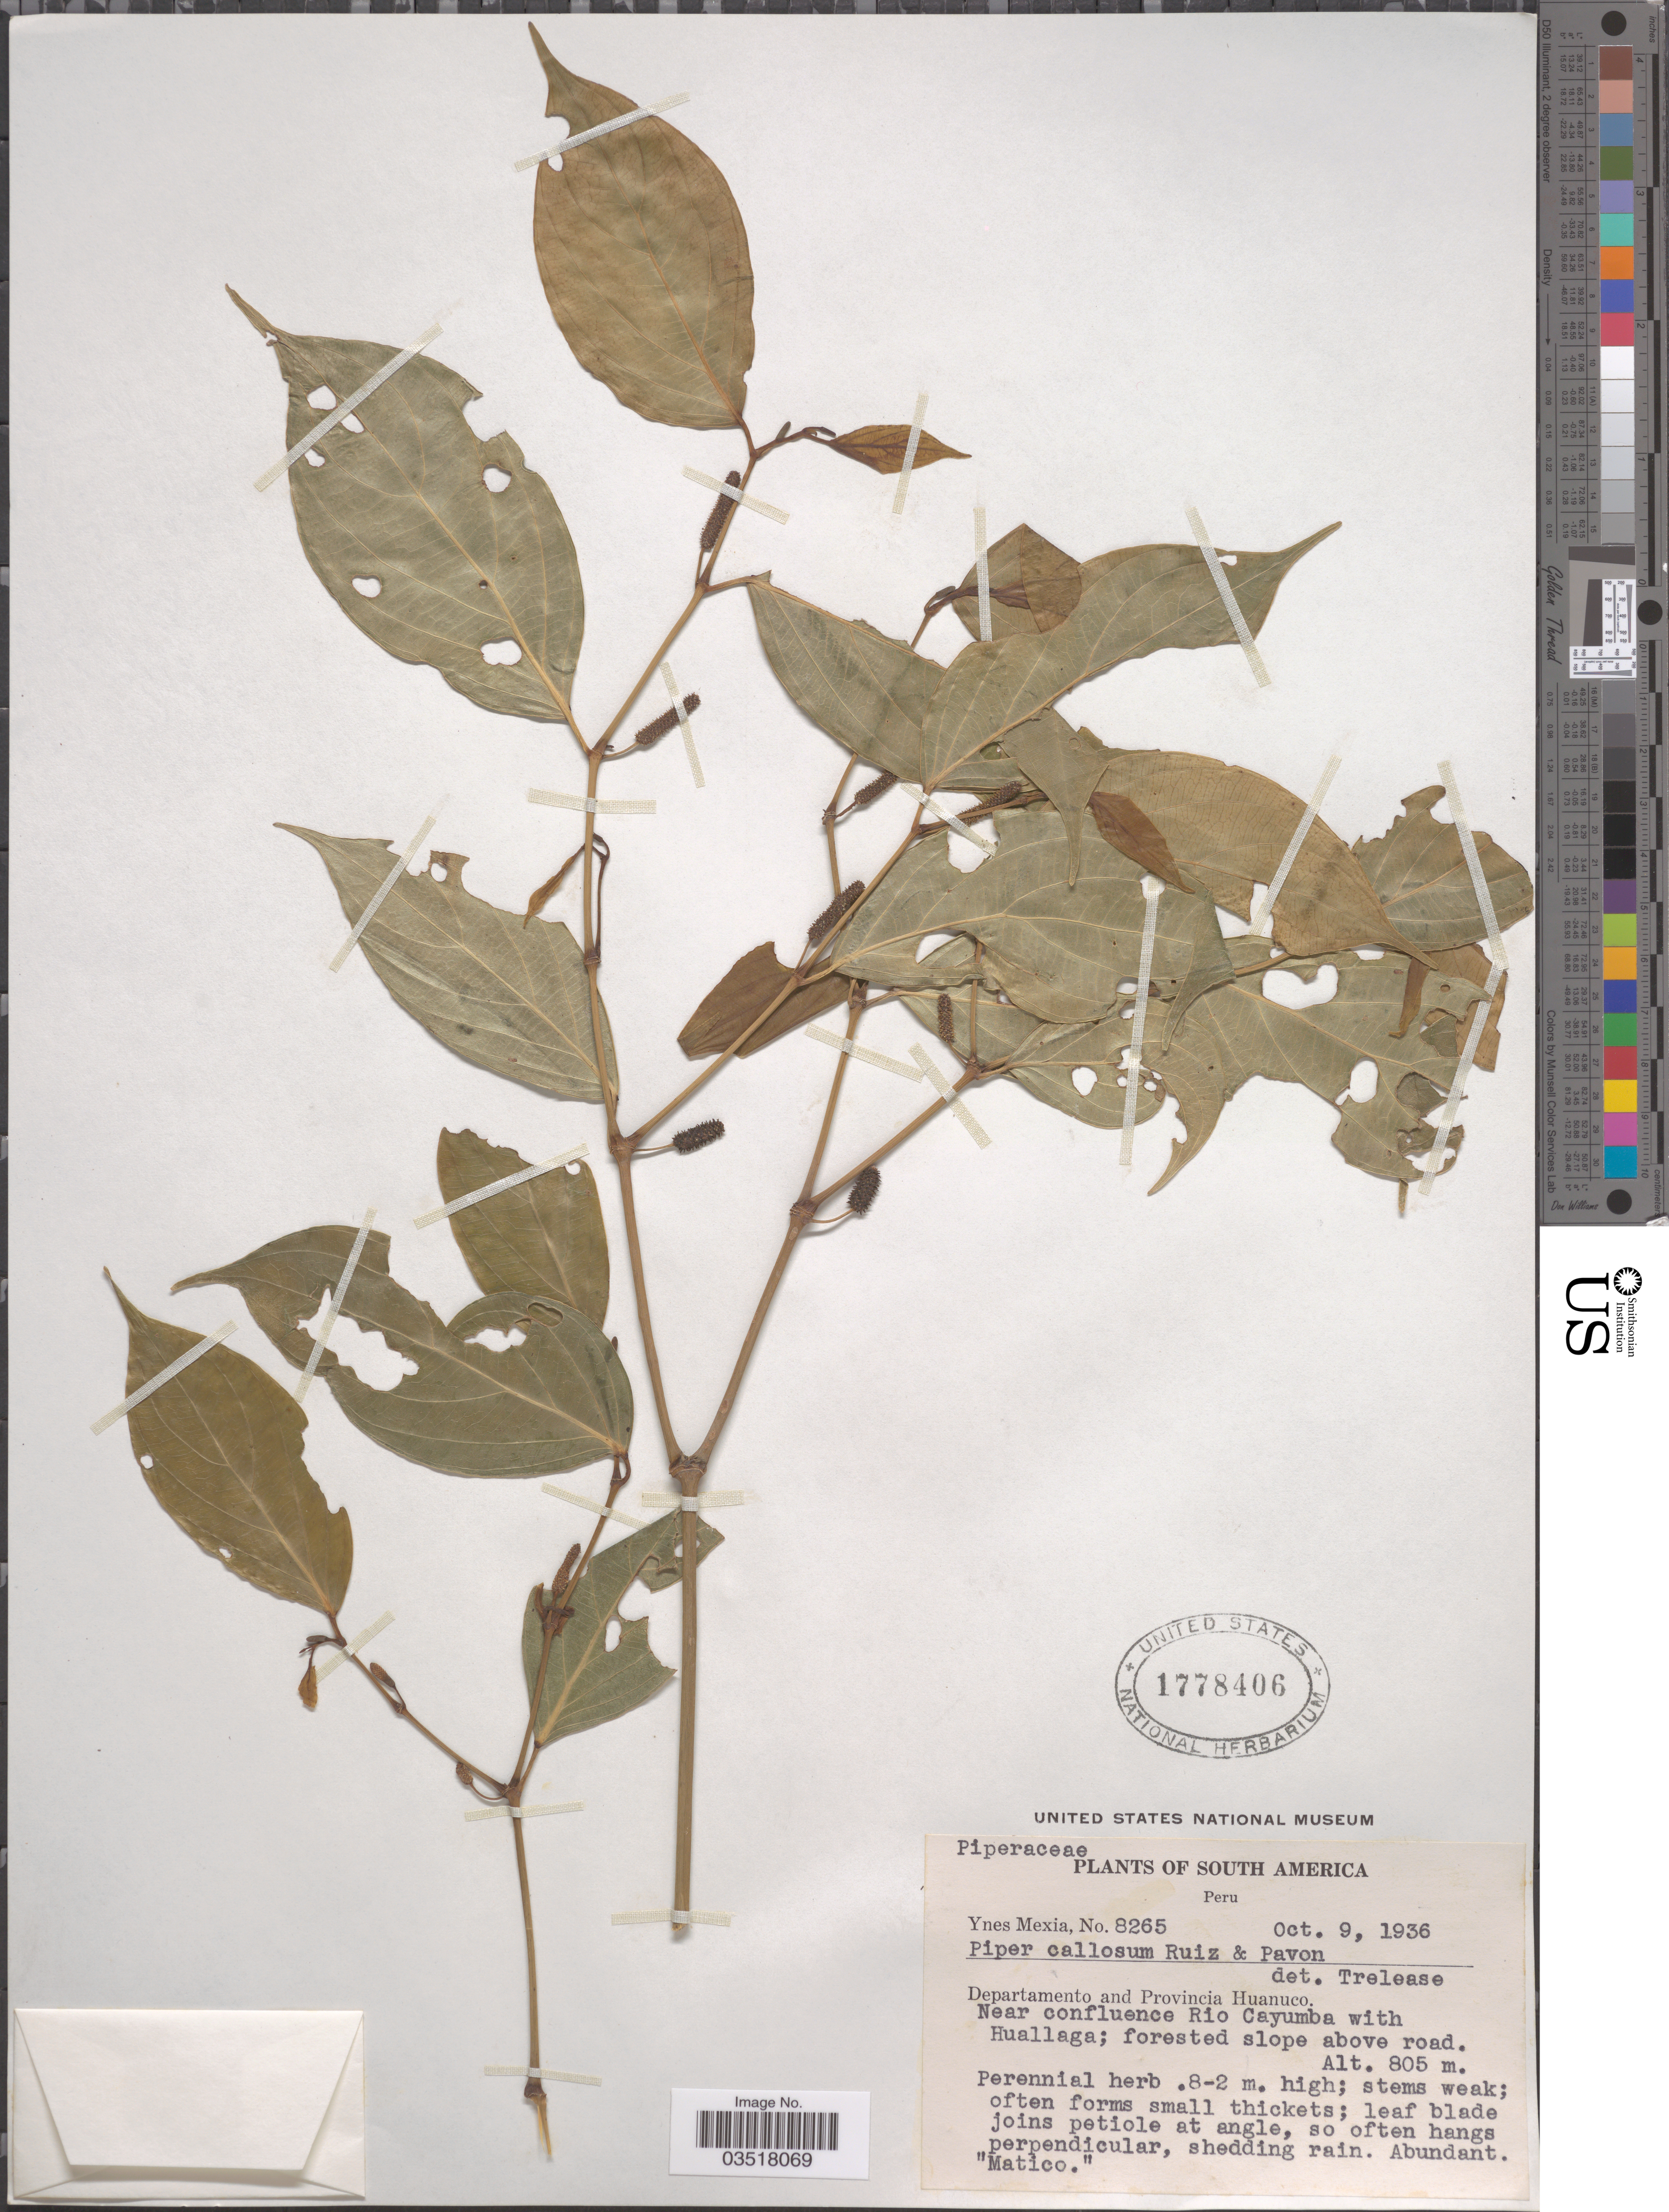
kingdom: Plantae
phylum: Tracheophyta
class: Magnoliopsida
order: Piperales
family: Piperaceae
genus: Piper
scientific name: Piper callosum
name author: Ruiz & Pav.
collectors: Y. Mexia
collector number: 8265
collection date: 1936-10-09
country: Peru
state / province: Huánuco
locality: Departamento and Provincia Huanuco. Near confluence Rio Cayumba with Huallaga; forested slope above road.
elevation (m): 805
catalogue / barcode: US 1778406